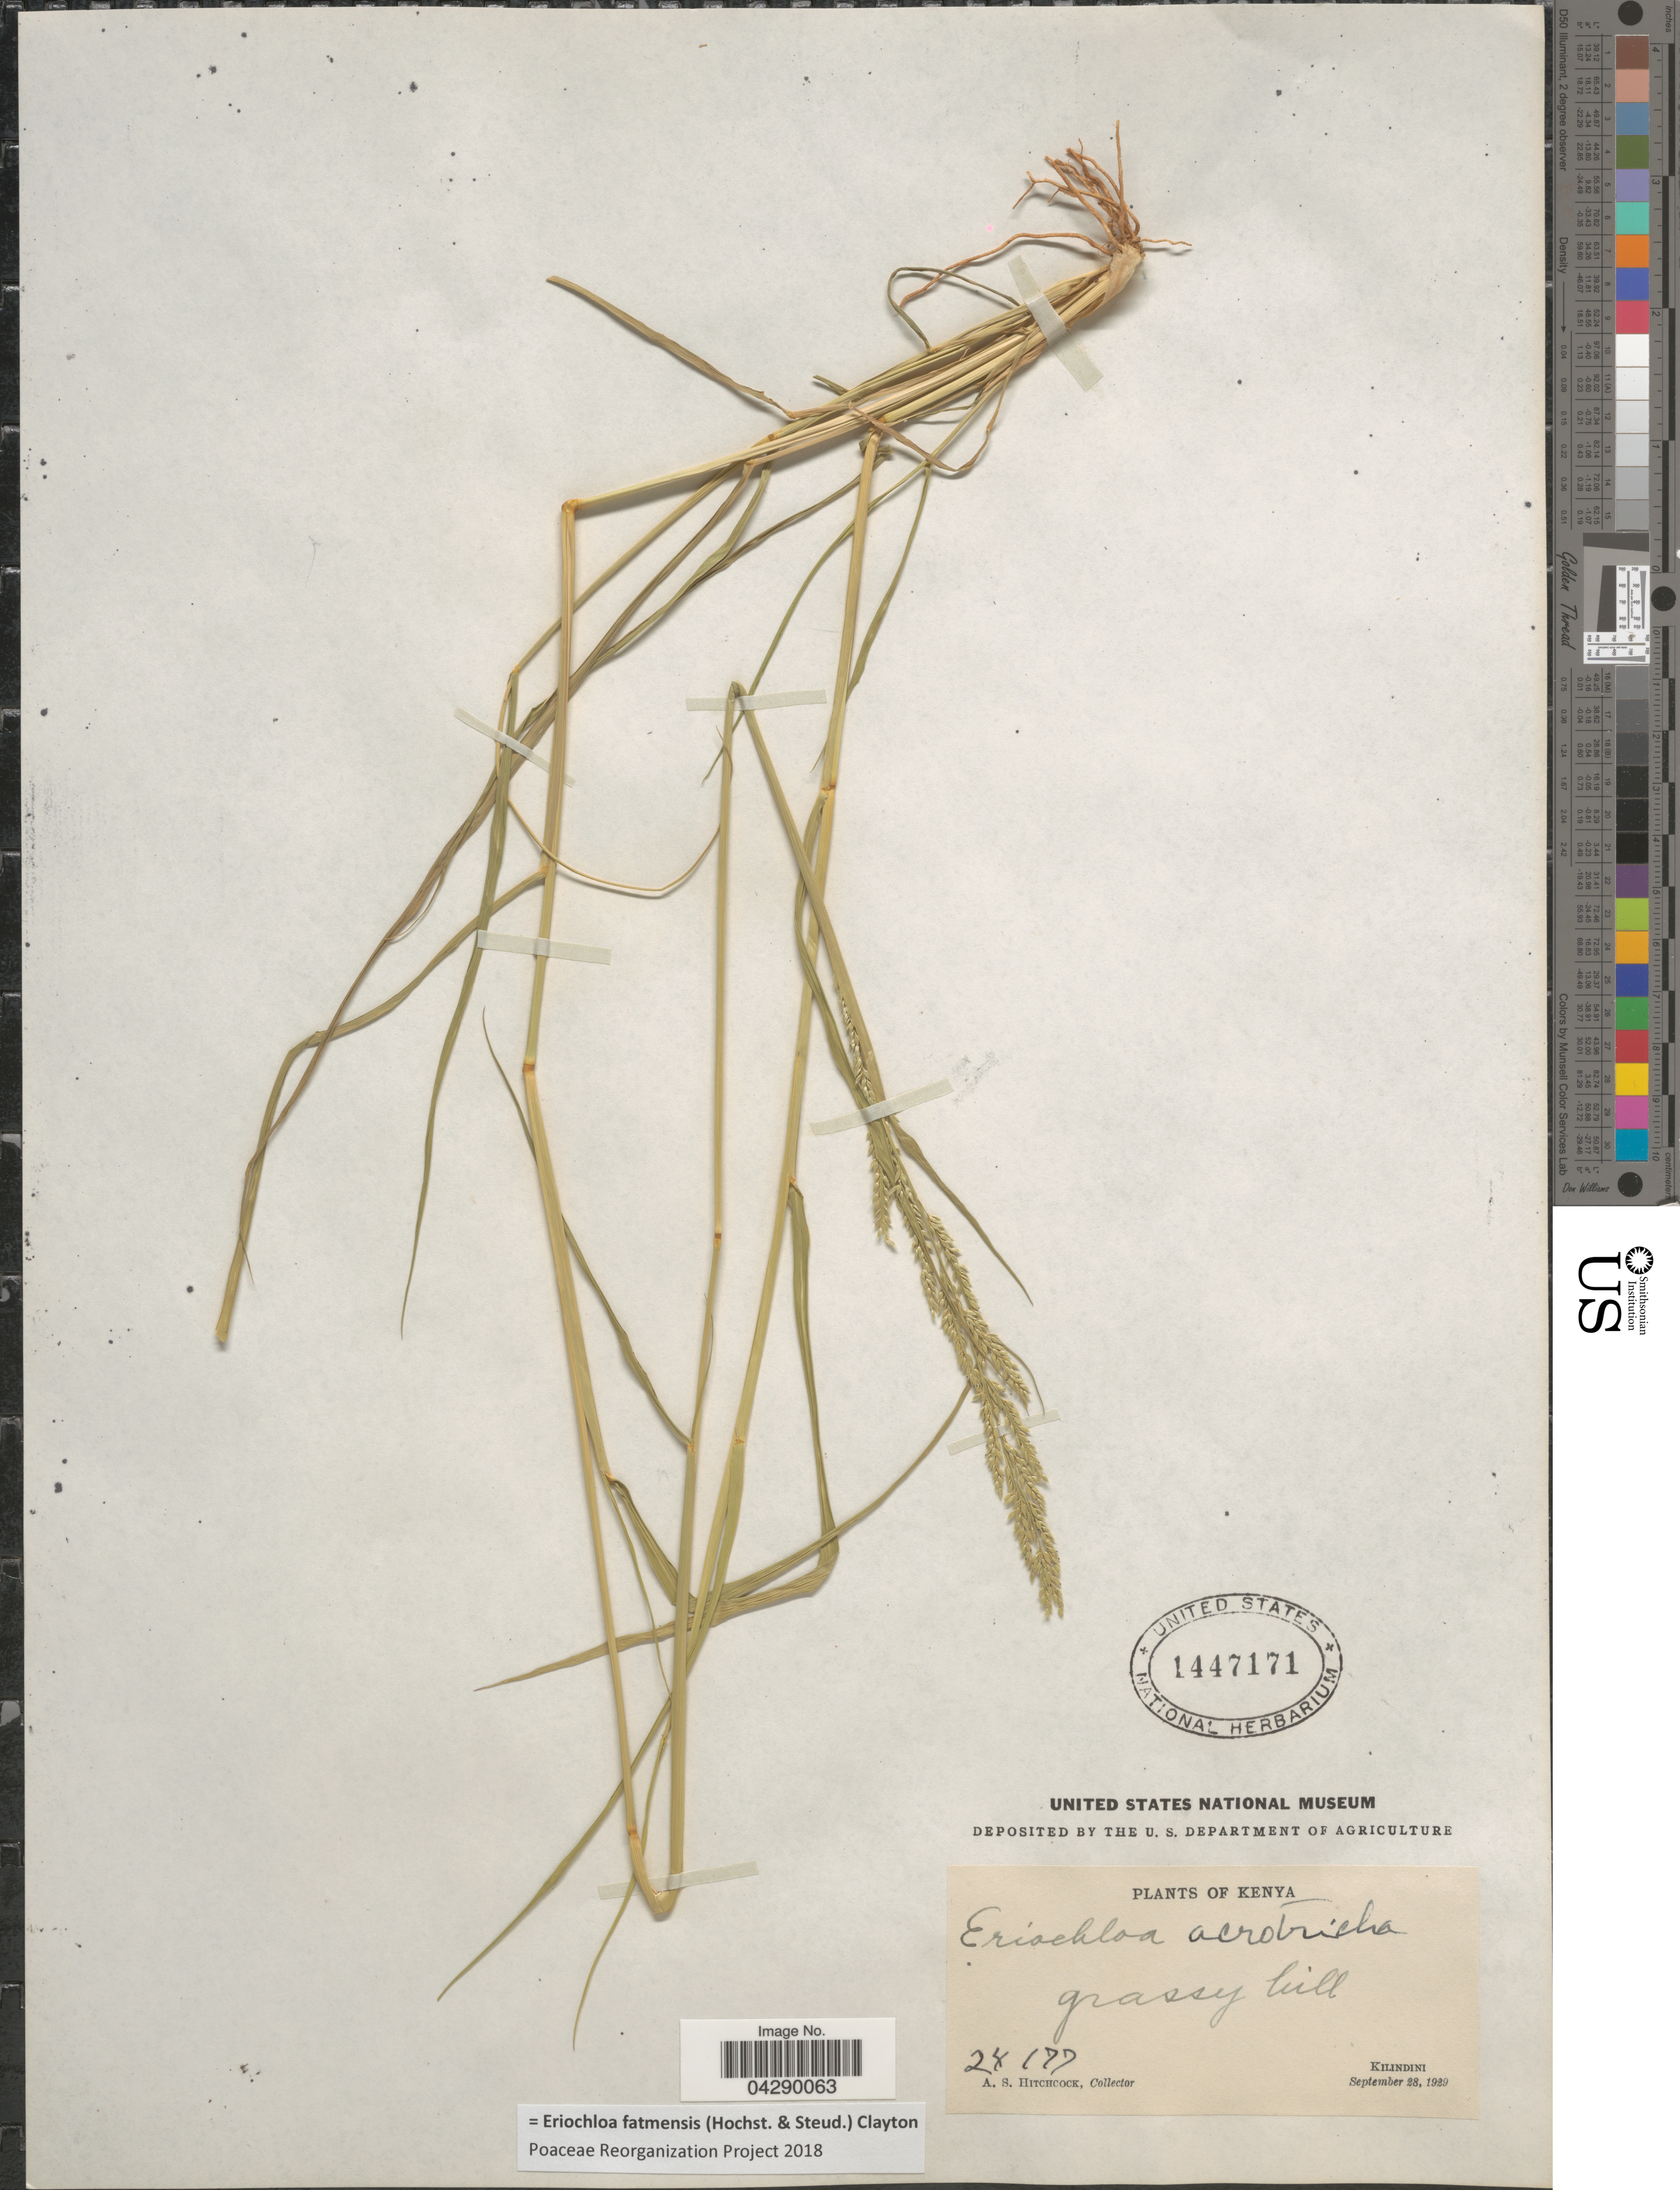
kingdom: Plantae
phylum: Tracheophyta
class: Liliopsida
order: Poales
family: Poaceae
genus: Eriochloa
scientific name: Eriochloa fatmensis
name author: (Hochst. & Steud.) Clayton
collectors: A. S. Hitchcock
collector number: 24177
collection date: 1929-09-28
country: Kenya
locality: Grassy hill. Kilindini.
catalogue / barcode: US 1447171